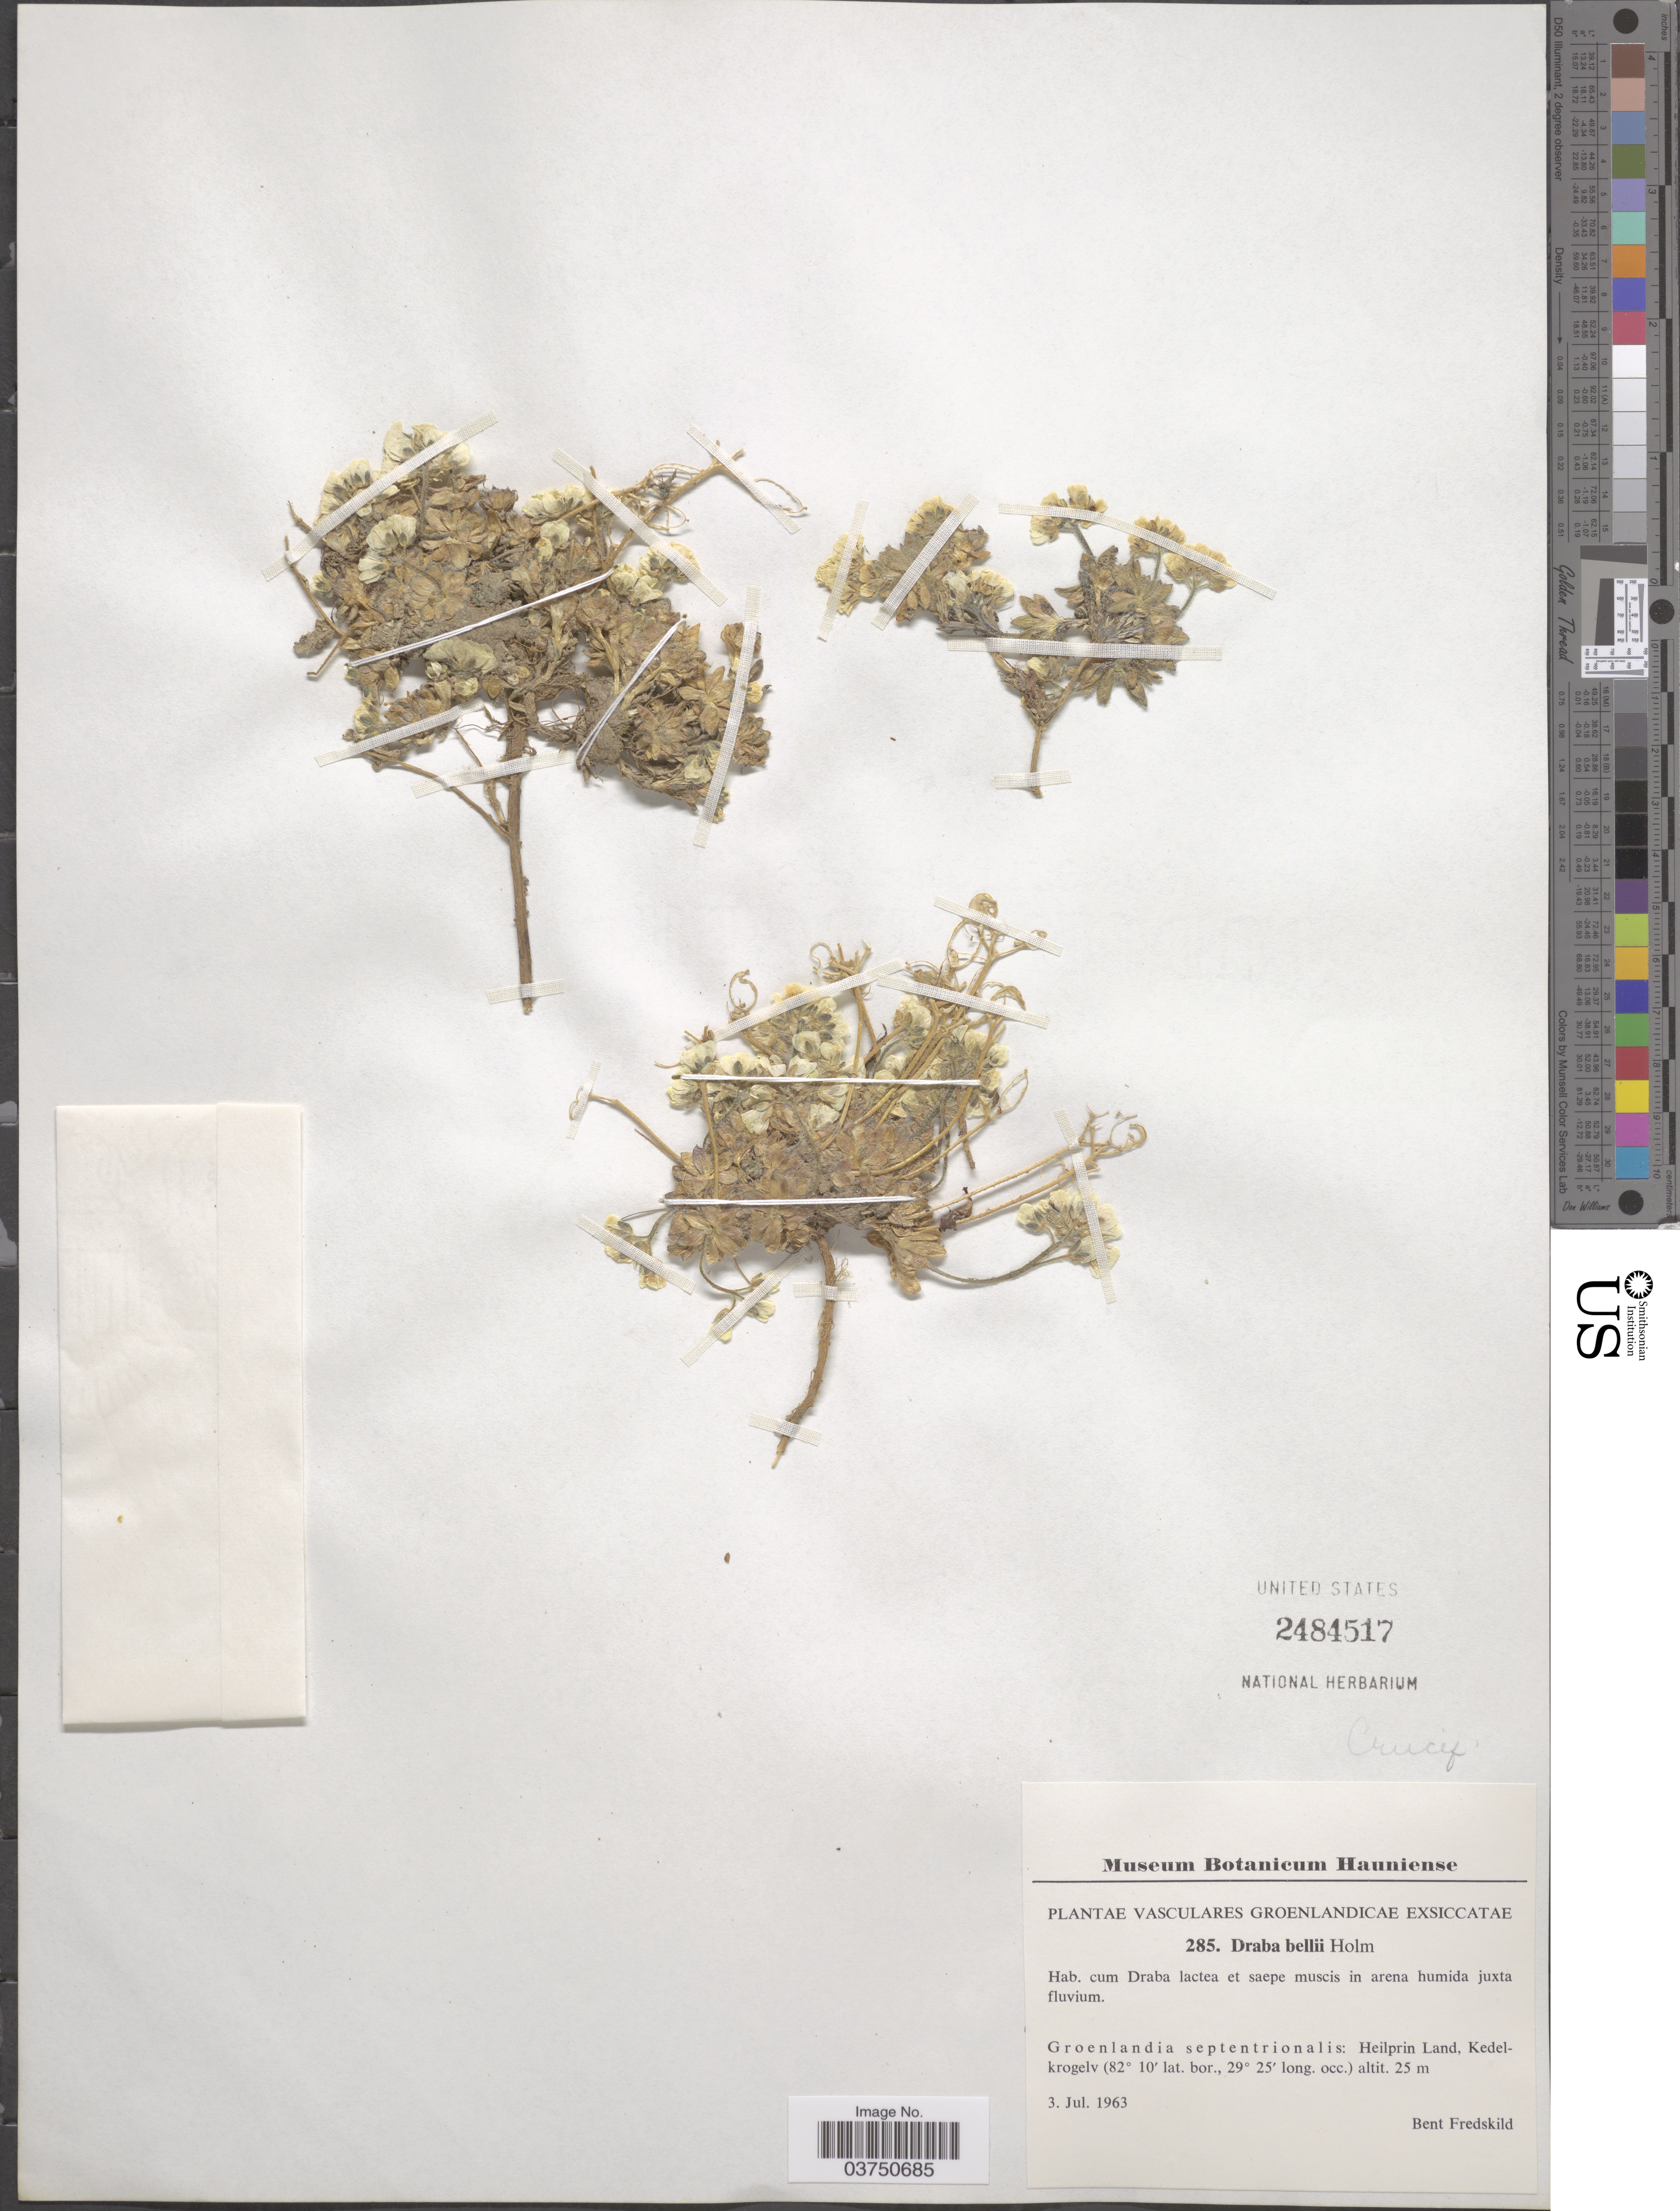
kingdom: Plantae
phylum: Tracheophyta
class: Magnoliopsida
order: Brassicales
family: Brassicaceae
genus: Draba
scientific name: Draba bellii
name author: Holm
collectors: B. Fredskild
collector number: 285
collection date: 1963-07-03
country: Greenland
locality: Groenlandia septentrionalis: Heilprin Land, Kedelkrogelv.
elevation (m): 25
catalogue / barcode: US 2484517